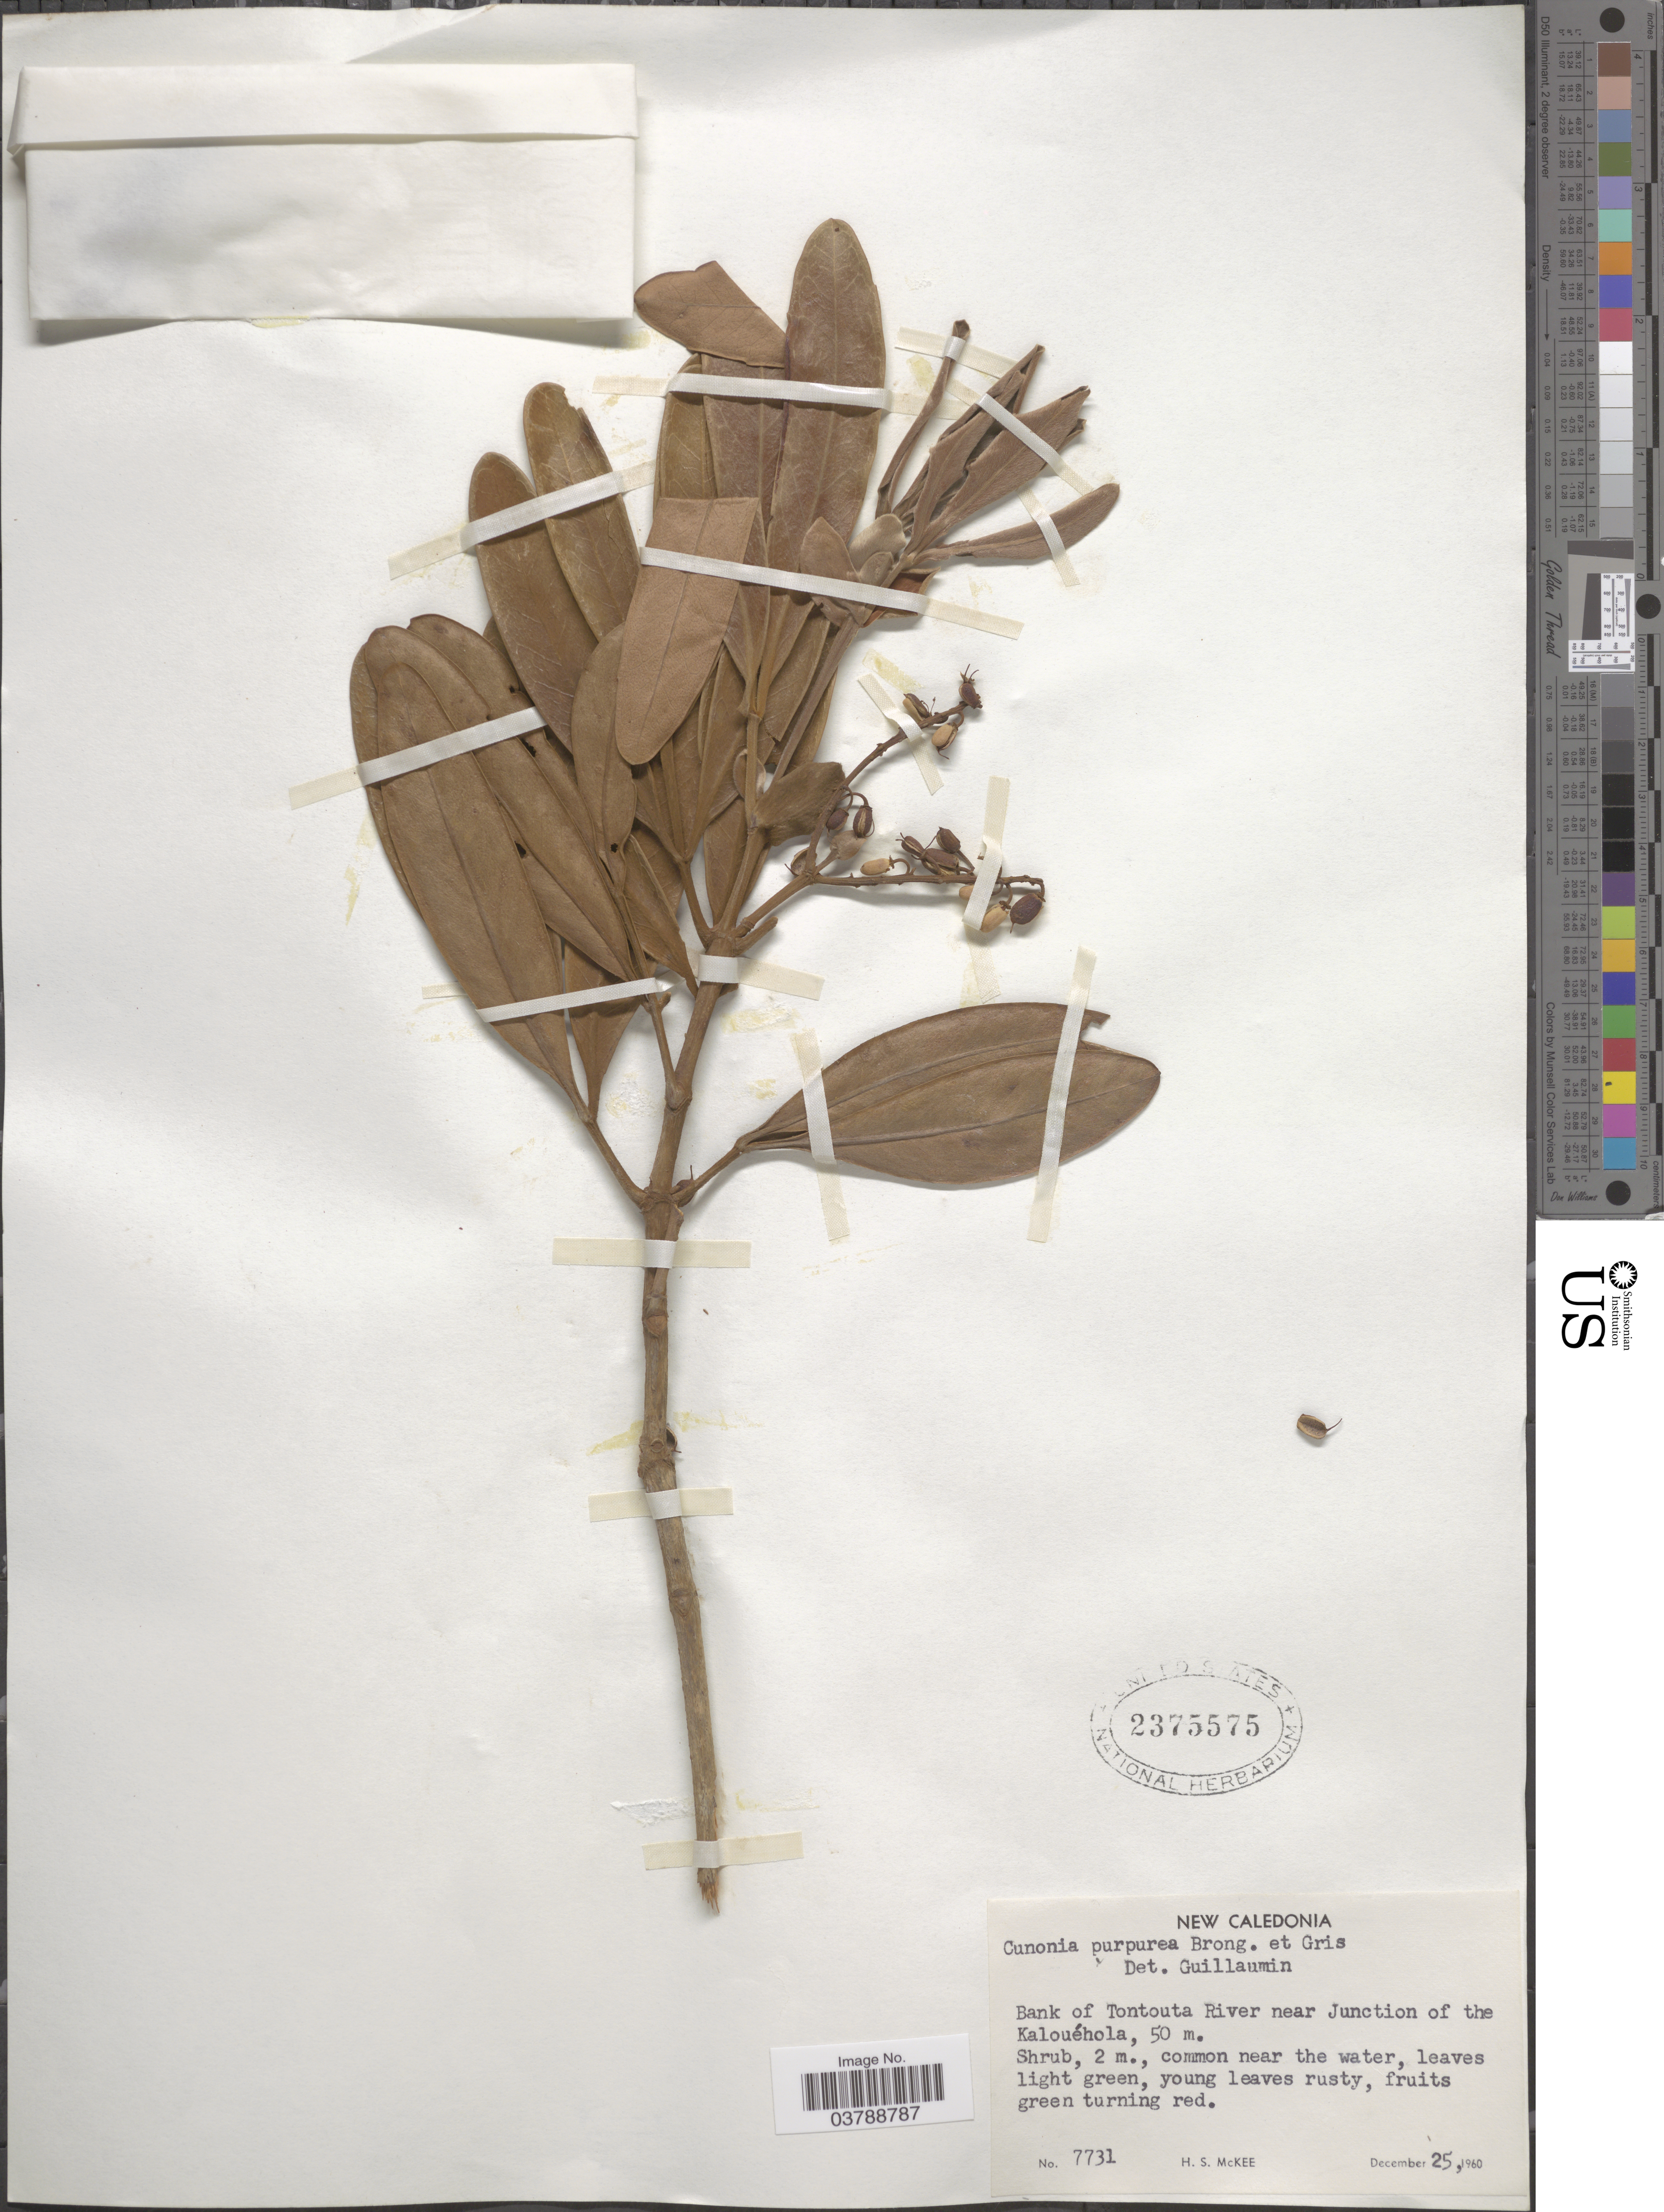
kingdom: Plantae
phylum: Tracheophyta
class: Magnoliopsida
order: Oxalidales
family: Cunoniaceae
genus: Cunonia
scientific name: Cunonia purpurea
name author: Brongn. & Gris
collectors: H. S. McKee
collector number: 7731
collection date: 1960-12-25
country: New Caledonia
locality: Bank of Tontouta River near Junction of the Kalouéhola.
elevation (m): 50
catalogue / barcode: US 2375575